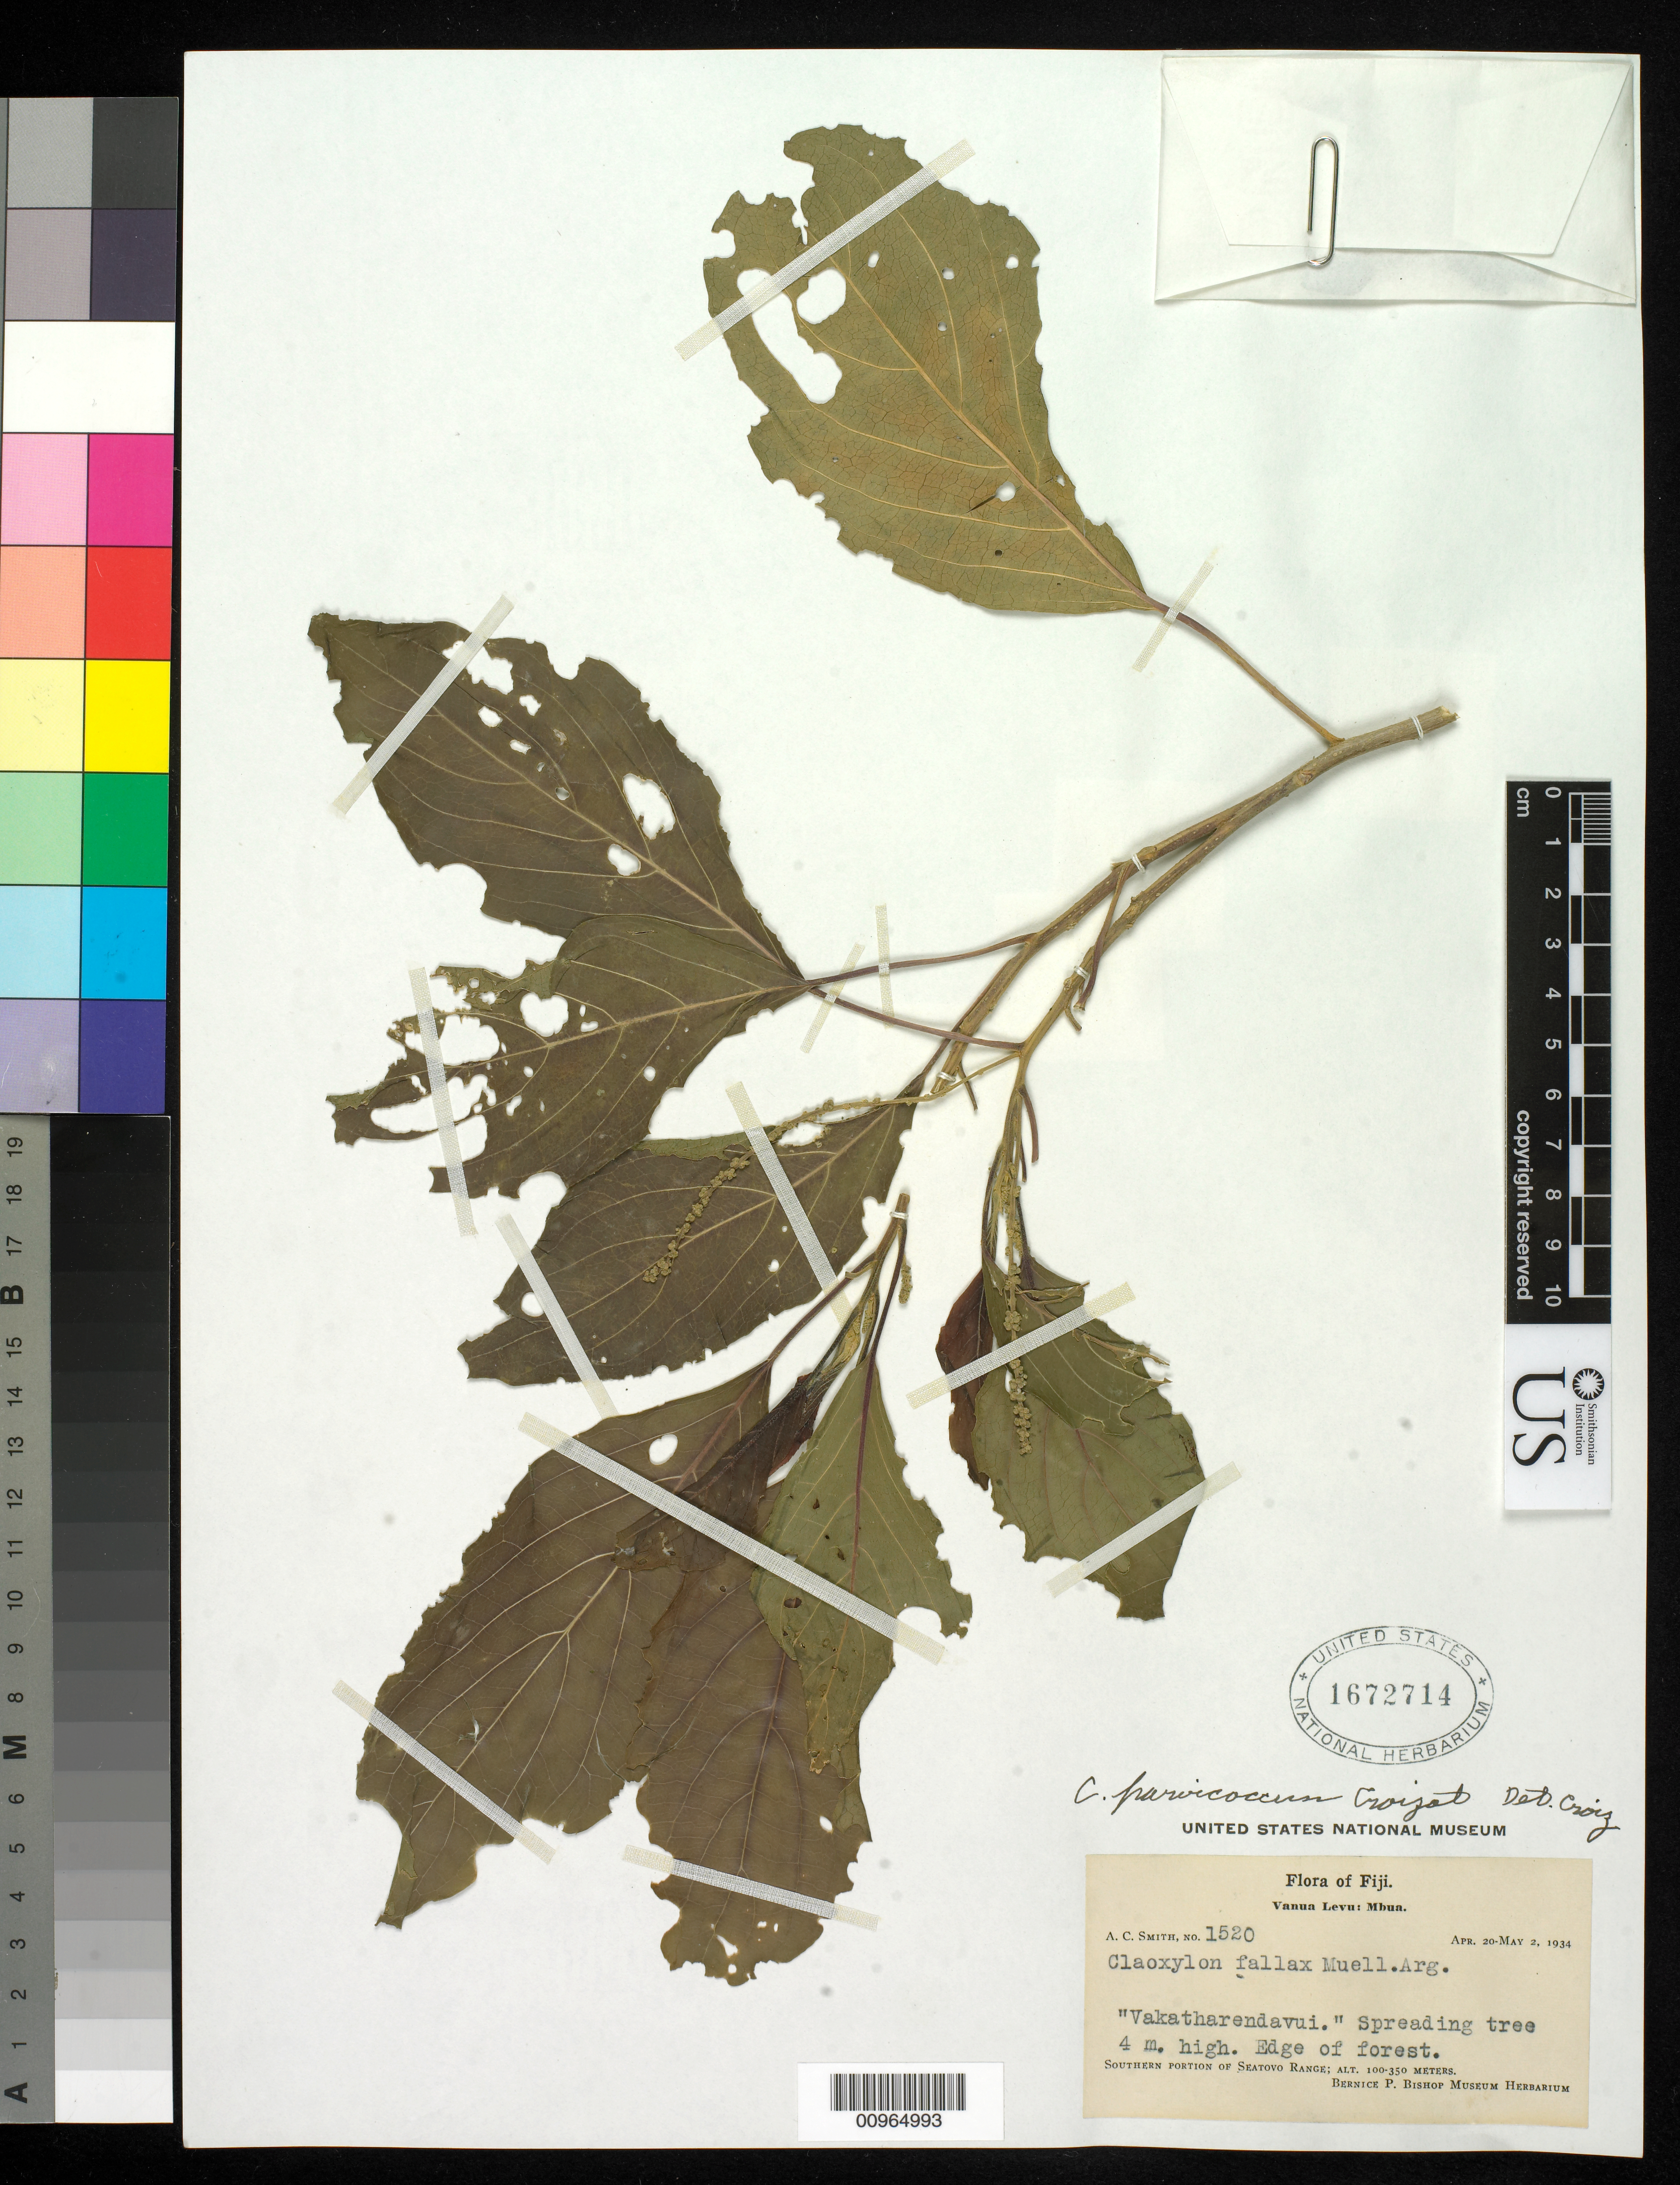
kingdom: Plantae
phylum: Tracheophyta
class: Magnoliopsida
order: Malpighiales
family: Euphorbiaceae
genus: Claoxylon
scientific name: Claoxylon parvicoccum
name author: Croizat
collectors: C. A. Smith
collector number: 1520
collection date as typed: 20 Apr 1934 to 02 May 1934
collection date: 1934-04-20/1934-05-02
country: Fiji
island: Vanua Levu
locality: Southern portion of Seatovo range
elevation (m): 100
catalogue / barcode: US 1672714